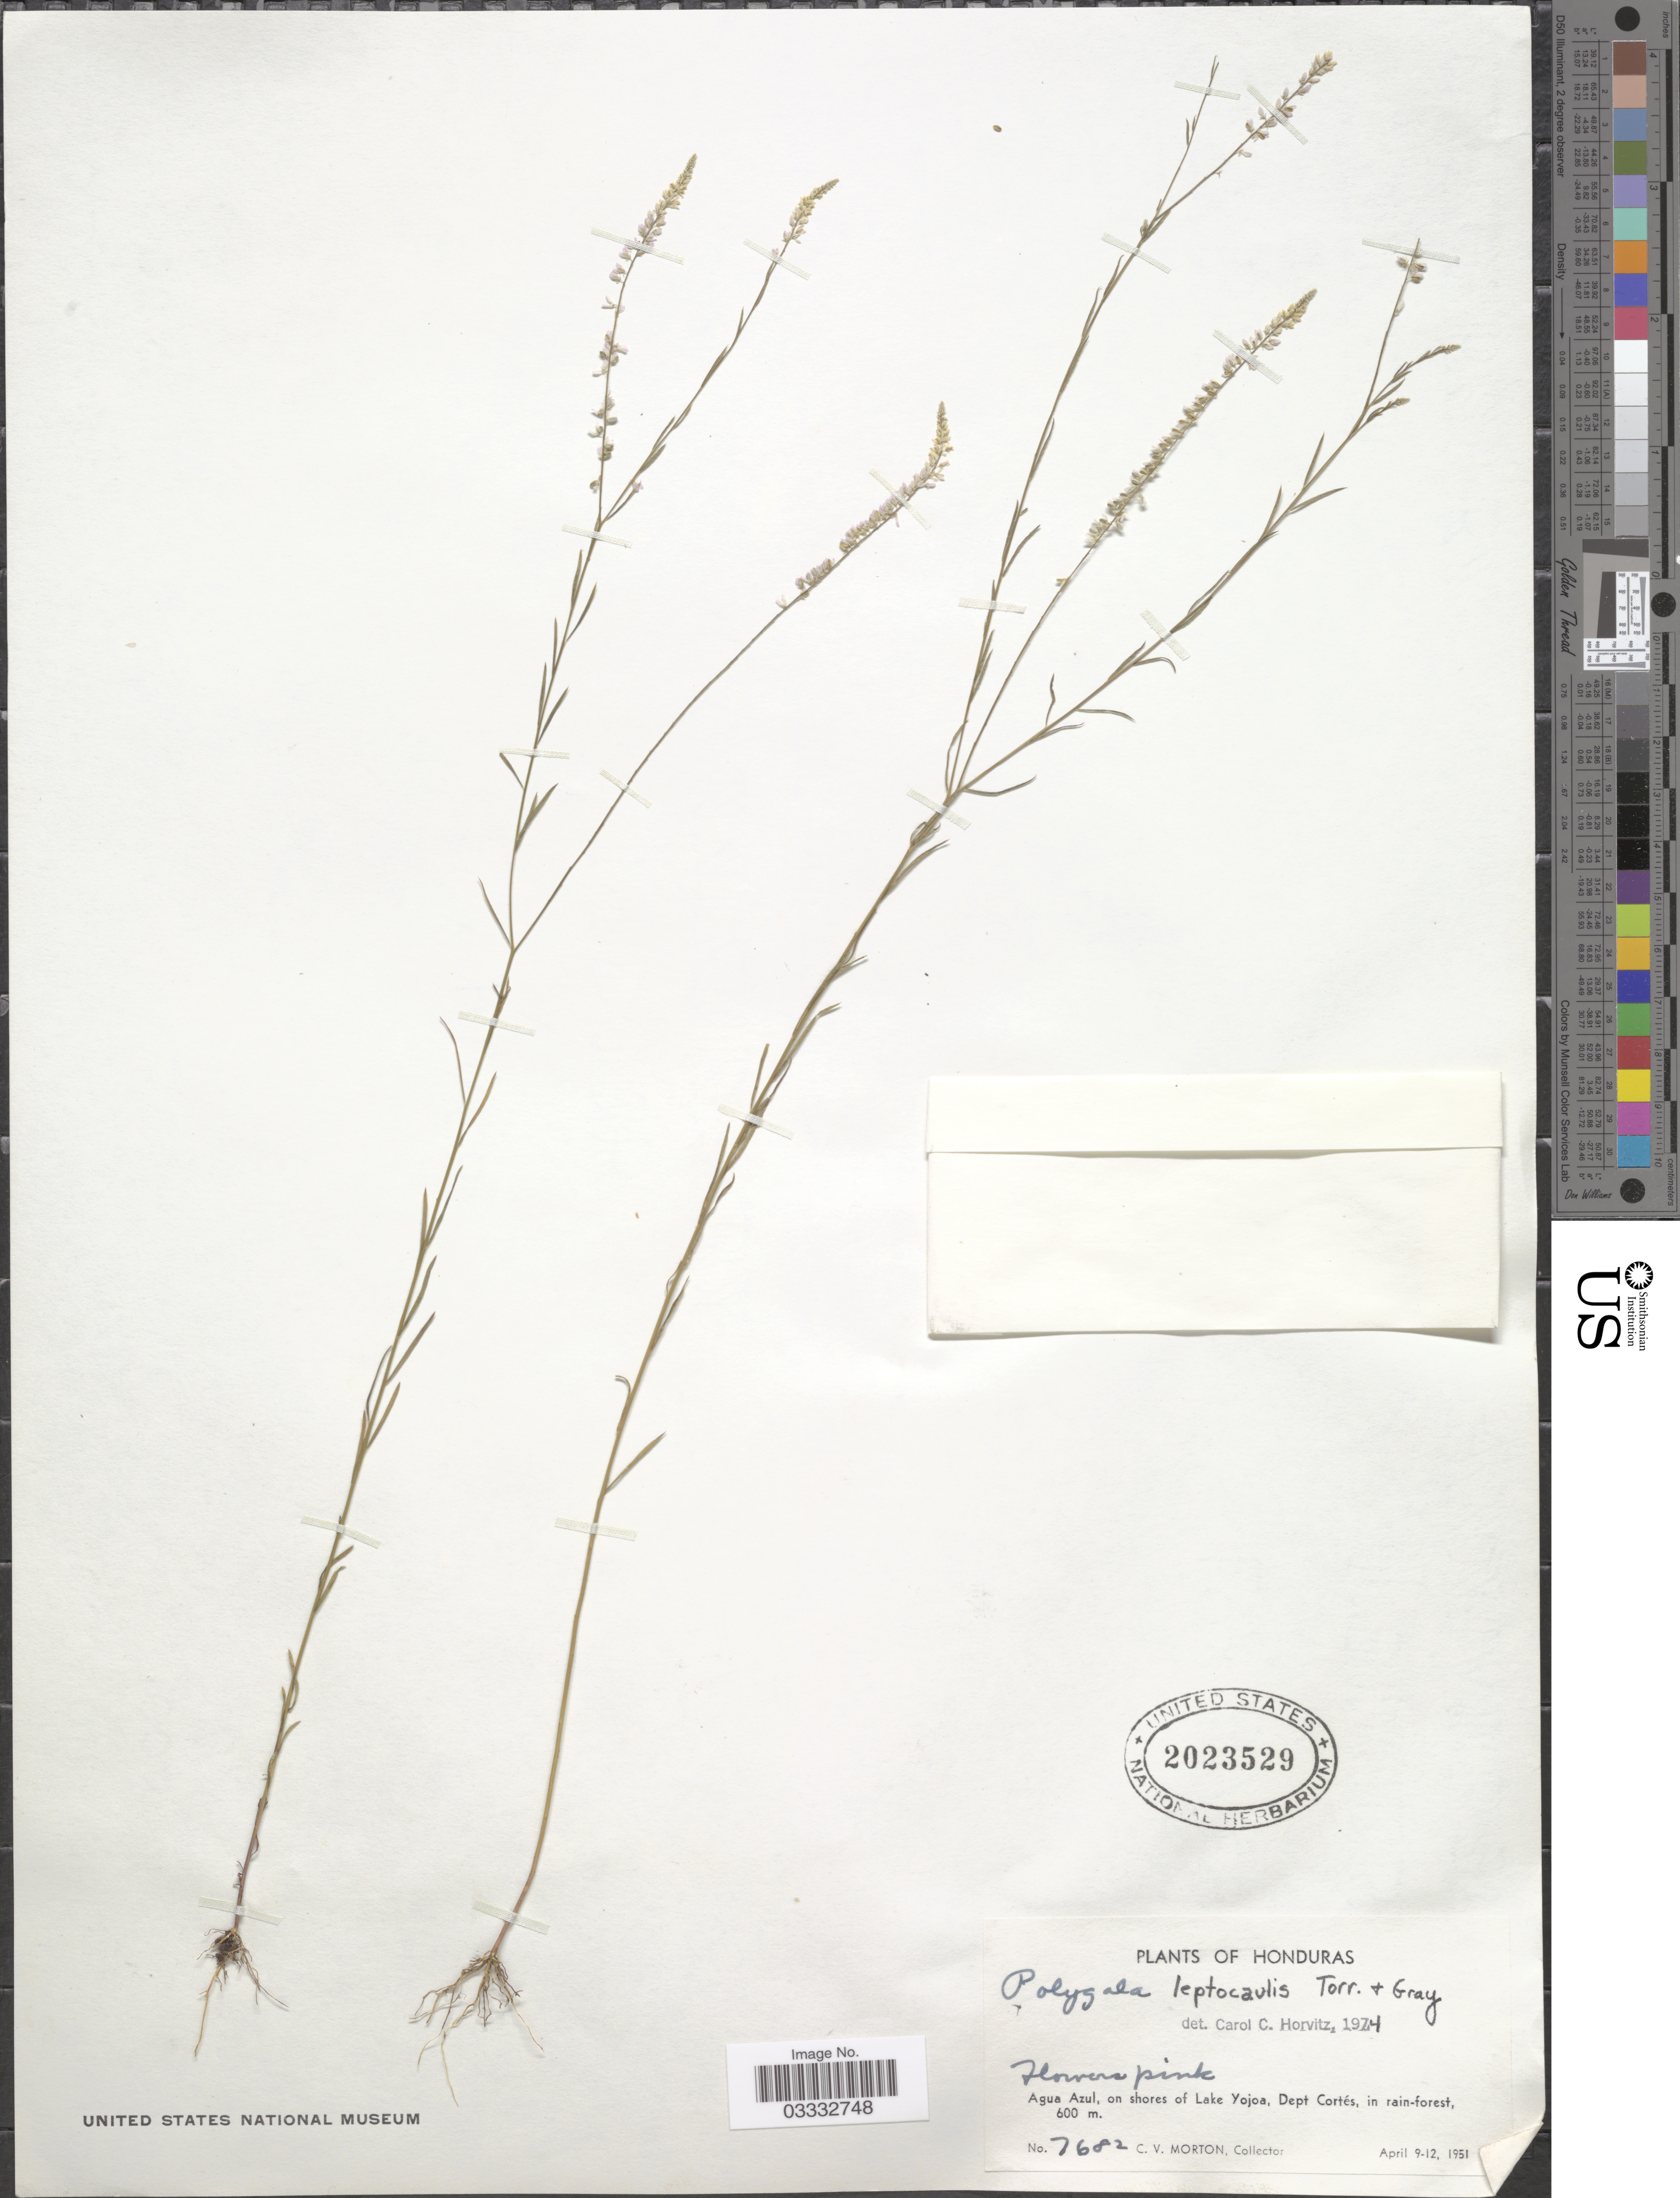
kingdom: Plantae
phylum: Tracheophyta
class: Magnoliopsida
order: Fabales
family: Polygalaceae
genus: Polygala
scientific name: Polygala leptocaulis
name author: Torr. & A. Gray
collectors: C. V. Morton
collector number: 7682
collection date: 1951-04-09/1951-04-12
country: Honduras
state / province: Cortés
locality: Agua Azul, on shores of Lake Yojoa, Dept Cortés.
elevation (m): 600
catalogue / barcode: US 2023529